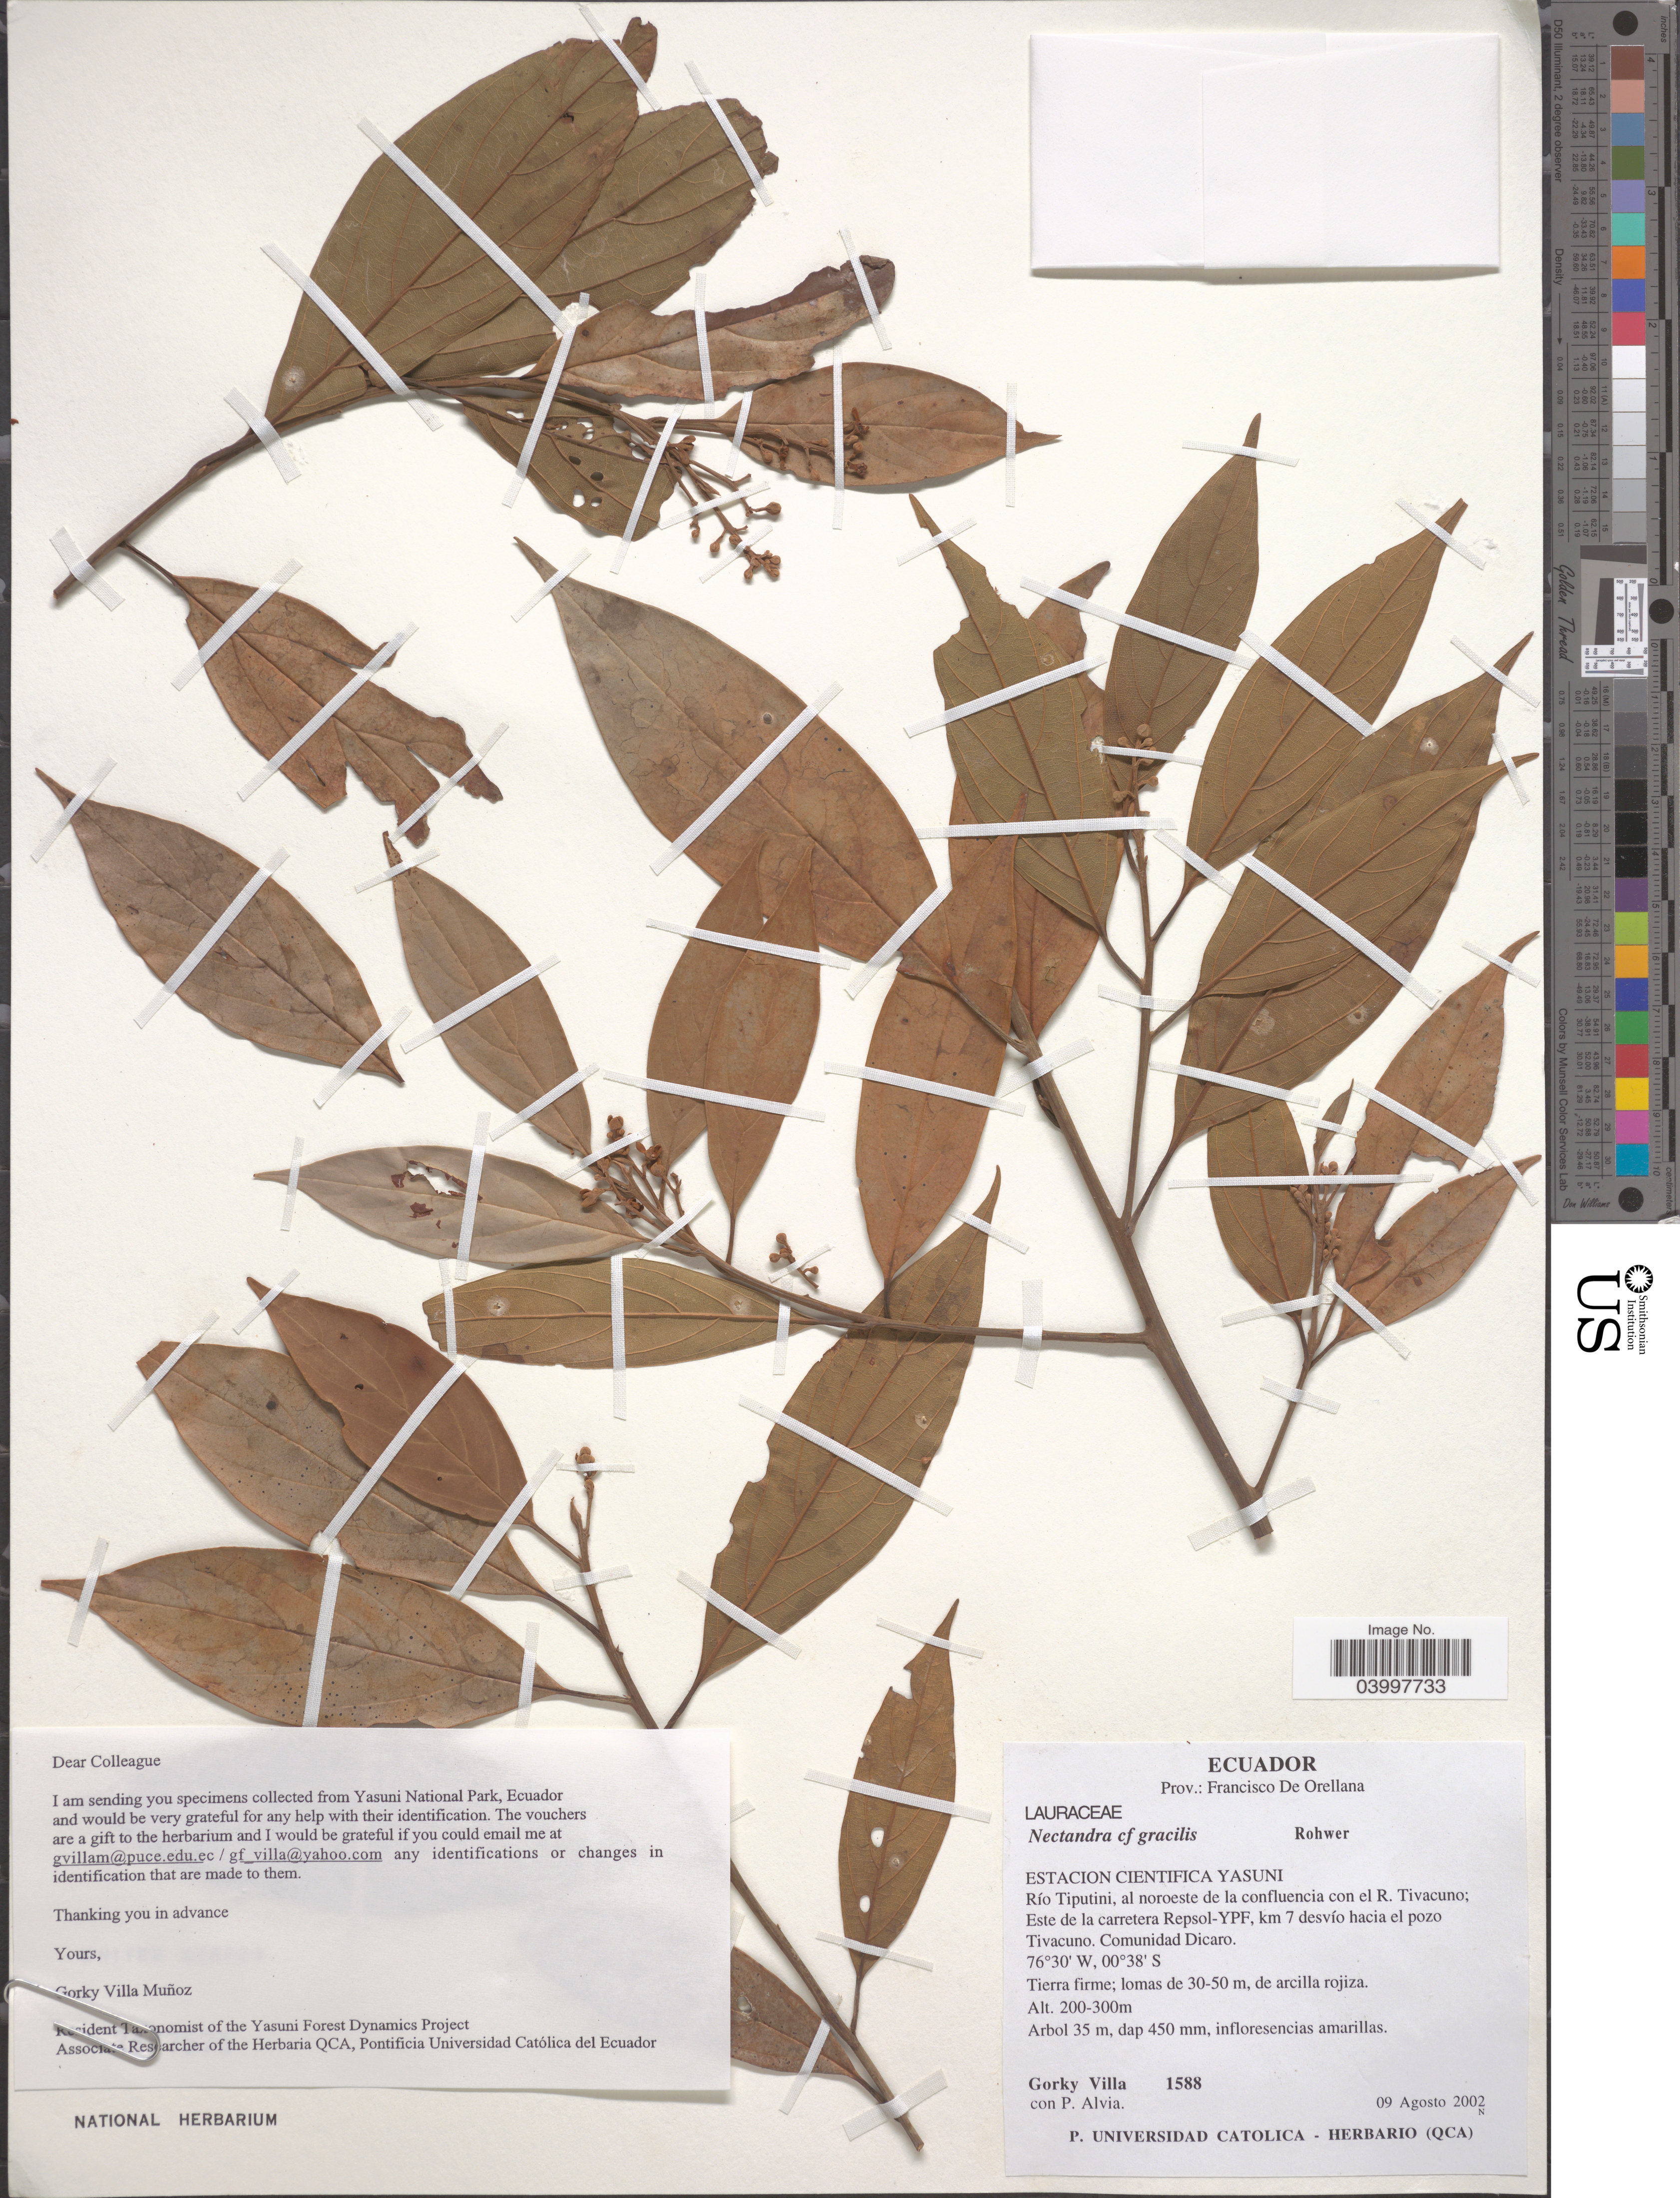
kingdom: Plantae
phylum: Tracheophyta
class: Magnoliopsida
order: Laurales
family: Lauraceae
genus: Nectandra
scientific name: Nectandra gracilis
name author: Rohwer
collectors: G. Villa & P. Alvia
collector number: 1588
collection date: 2002-08-09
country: Ecuador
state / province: Orellana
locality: Prov.: Francisco De Orellana. Estacion Cientifica Yasuni. Río Tiputini, al noroeste de la confluencia con el R. Tivacuno; Este de la carretera Repsol-YPF, km 7 desvío hacia el pozo Tivacuno. Comunidad Dicaro.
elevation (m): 200